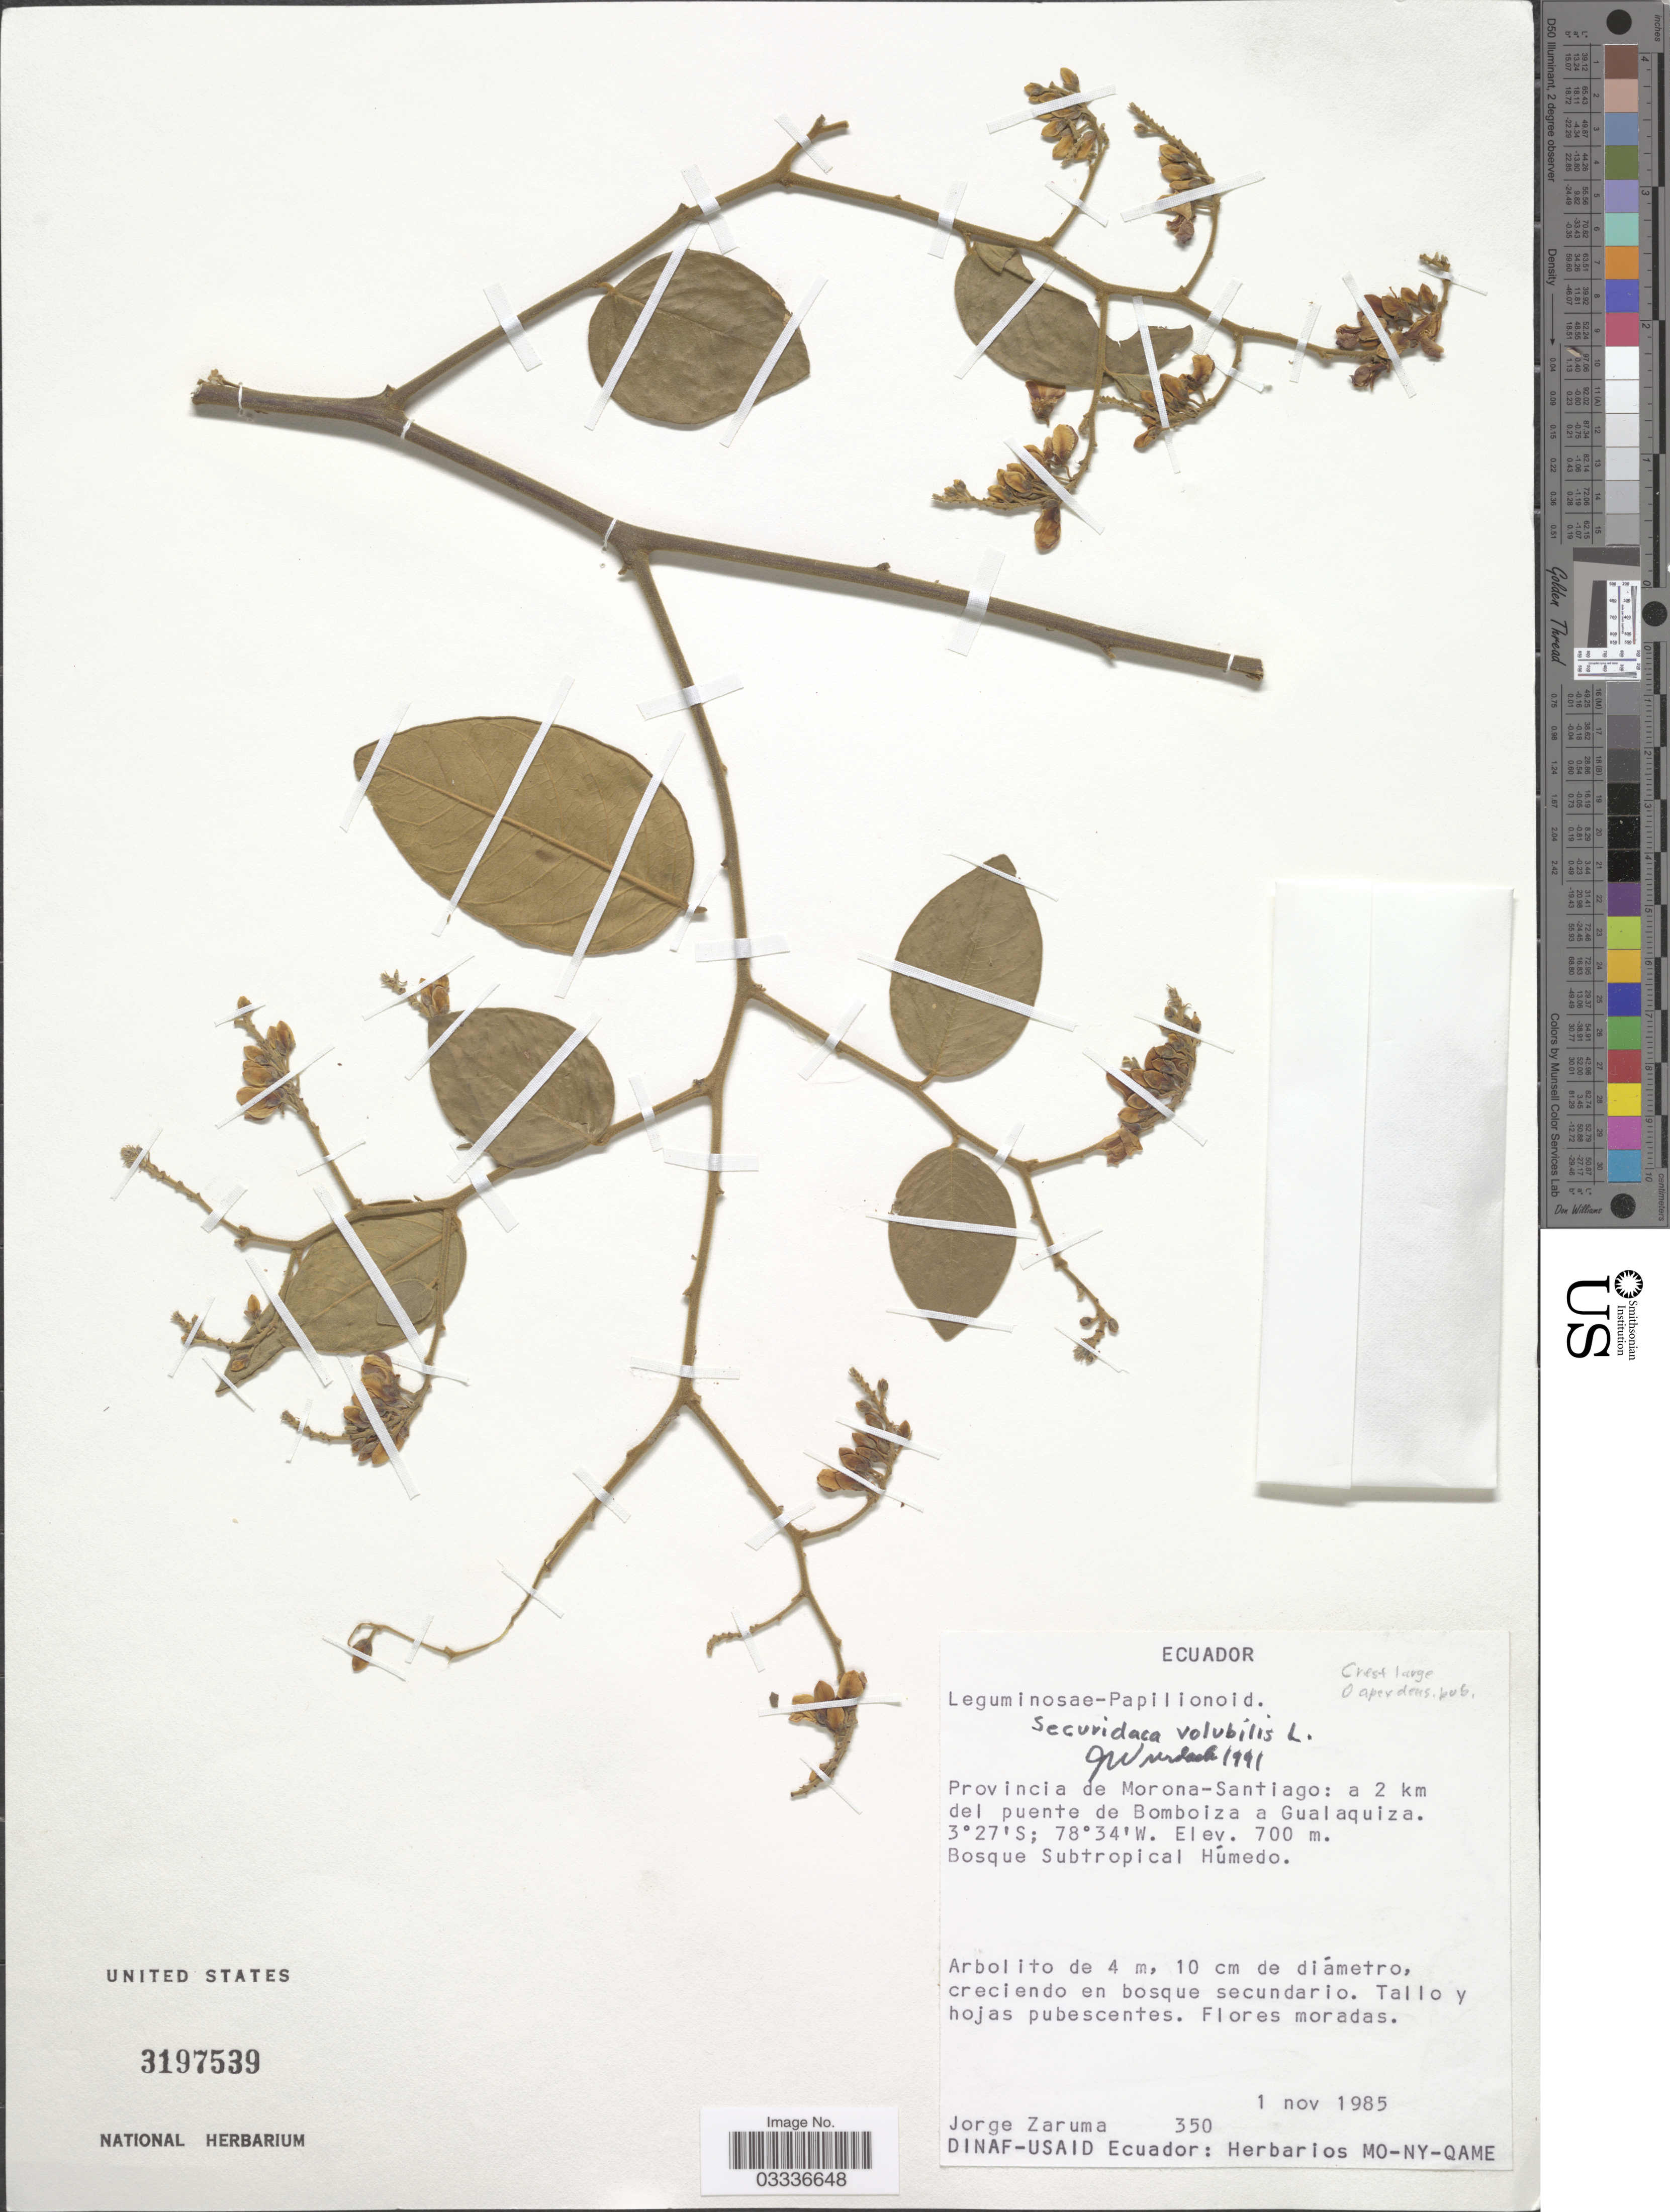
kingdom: Plantae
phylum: Tracheophyta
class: Magnoliopsida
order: Fabales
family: Polygalaceae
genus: Securidaca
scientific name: Securidaca volubilis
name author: L.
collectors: J. Zaruma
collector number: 350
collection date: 1985-11-01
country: Ecuador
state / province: Morona-Santiago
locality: A 2 km del puente de Bomboiza a Gualaquiza.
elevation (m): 700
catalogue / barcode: US 3197539